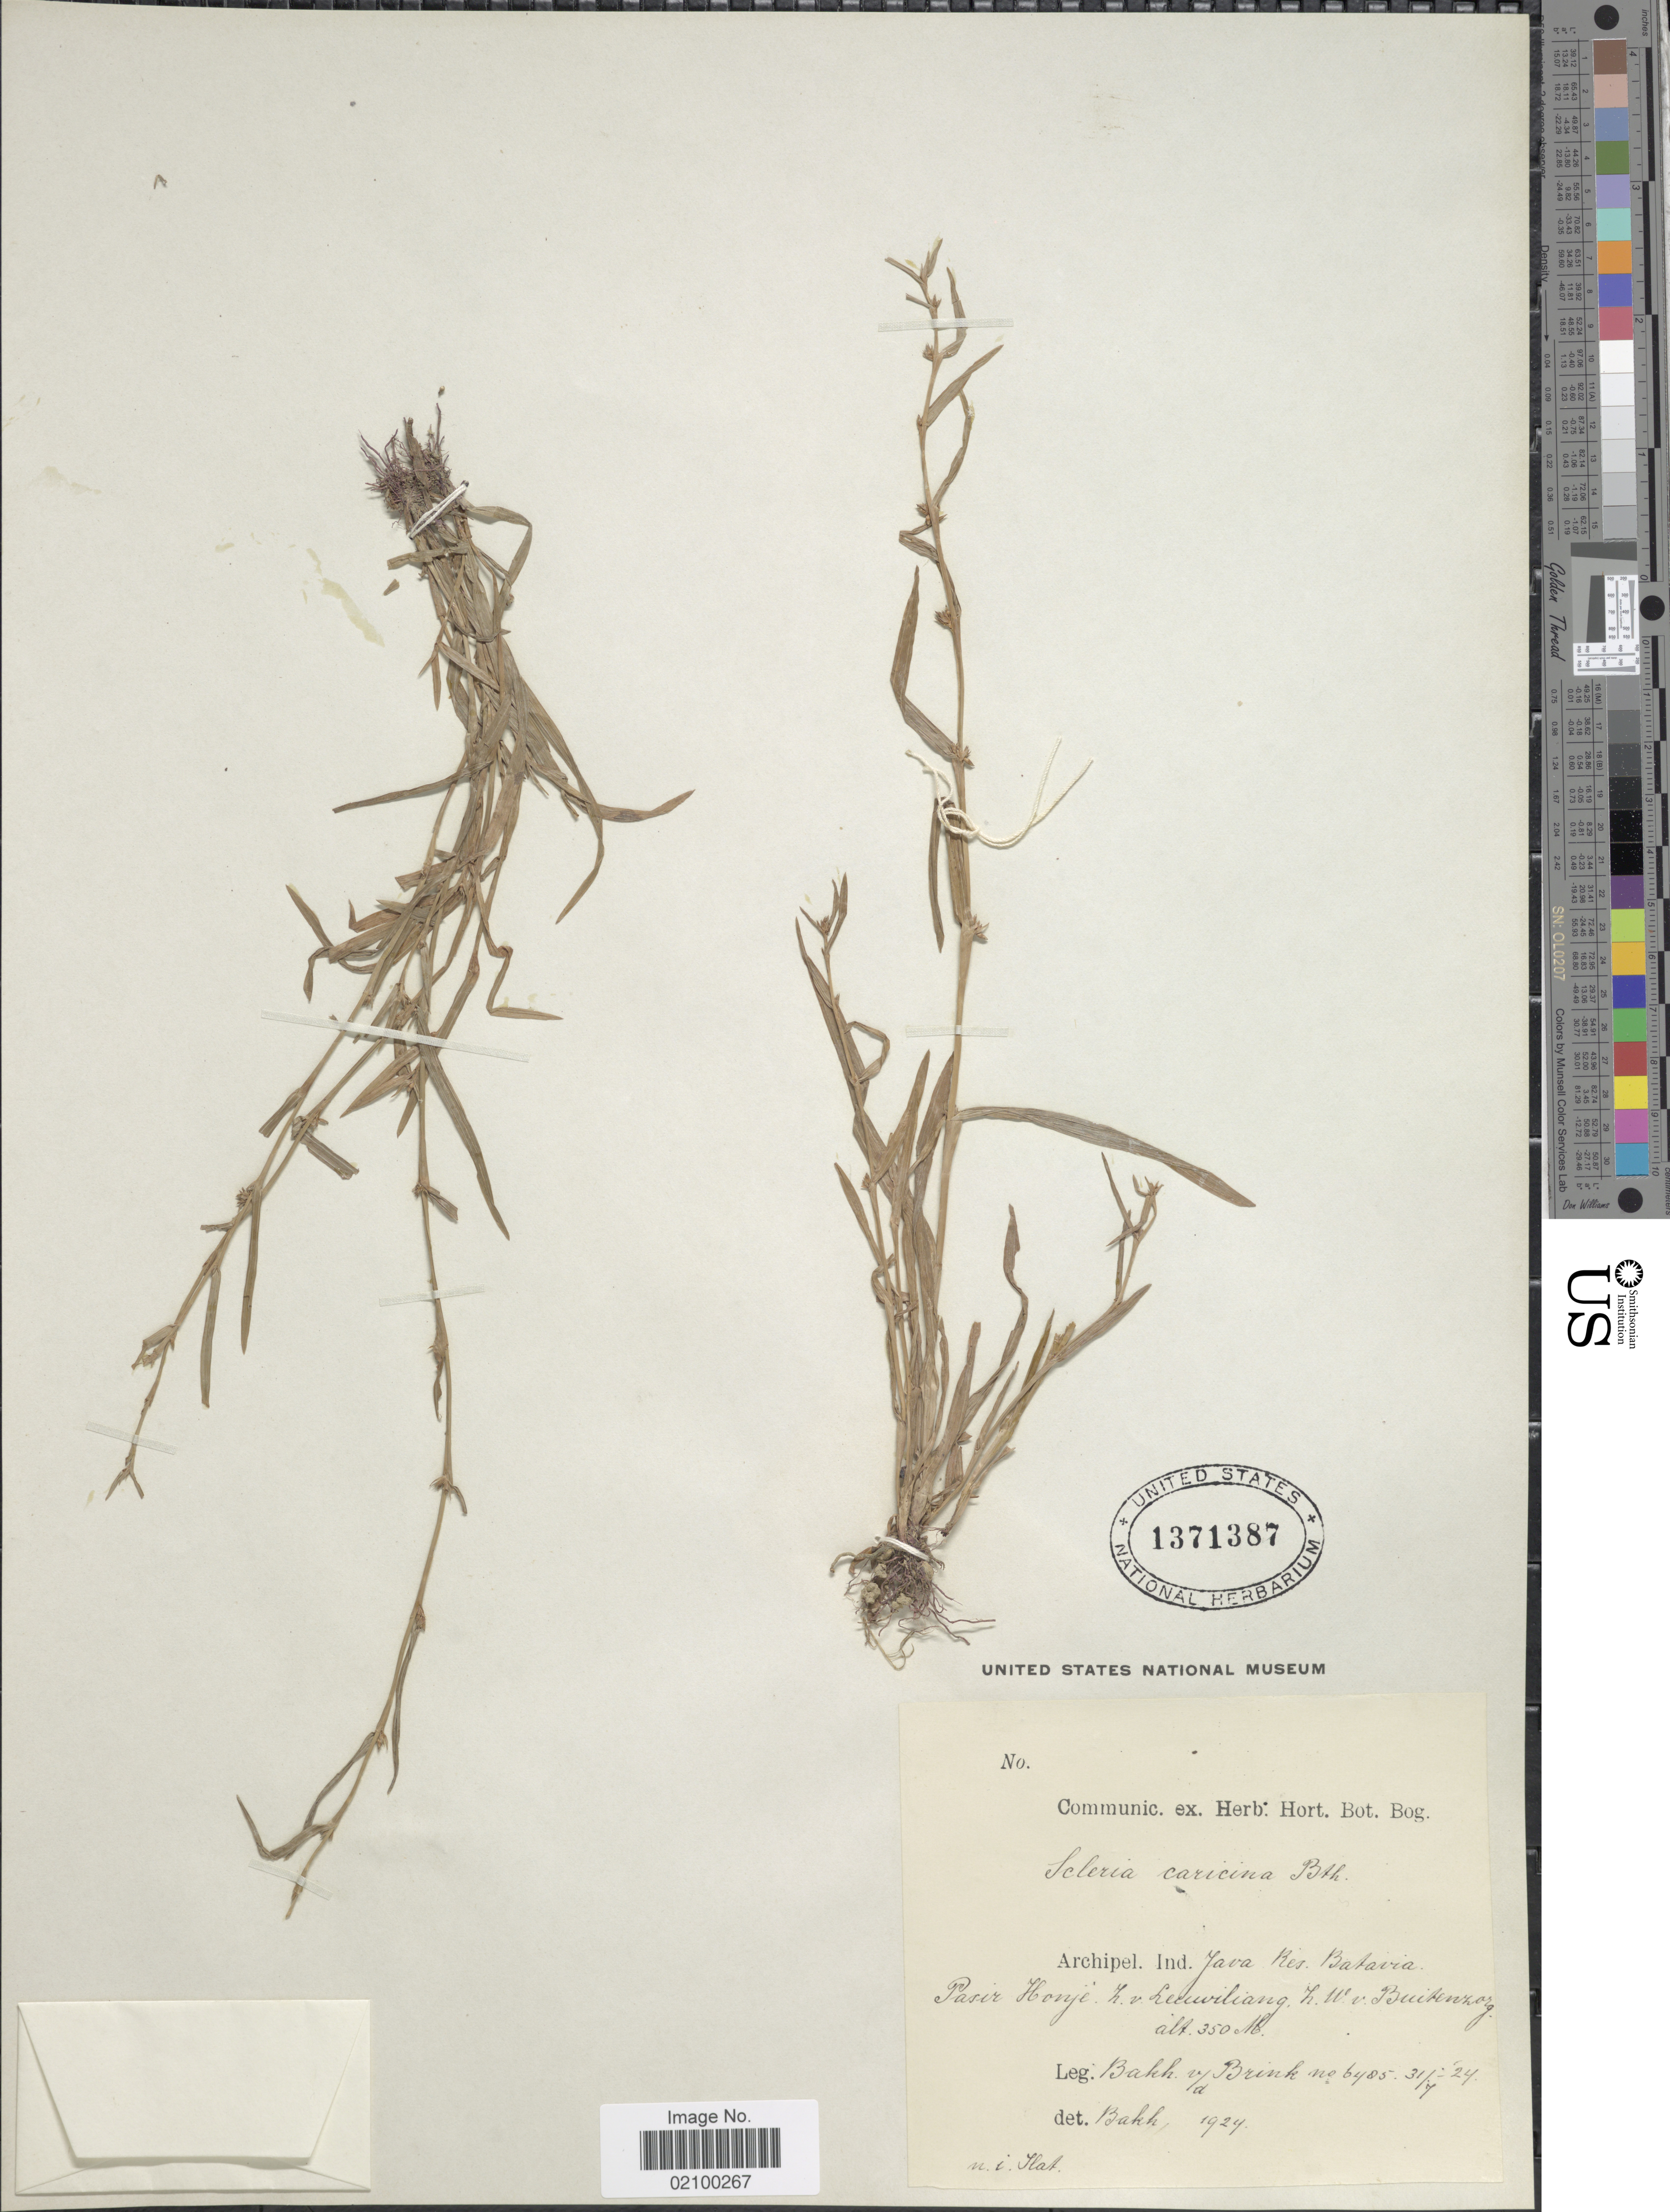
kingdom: Plantae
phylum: Tracheophyta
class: Liliopsida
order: Poales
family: Cyperaceae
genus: Diplacrum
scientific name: Diplacrum caricinum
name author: R. Br.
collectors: R. C. Bakhuizen van den Brink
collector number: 6485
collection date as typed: Transcribed d/m/y: 31/7/24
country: Indonesia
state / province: Java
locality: Archipel Ind. Java Res. Batavia Pasir Honje Z. v. Leeuwiliang Z. W. v. Buitenzorg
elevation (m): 350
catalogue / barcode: US 1371387